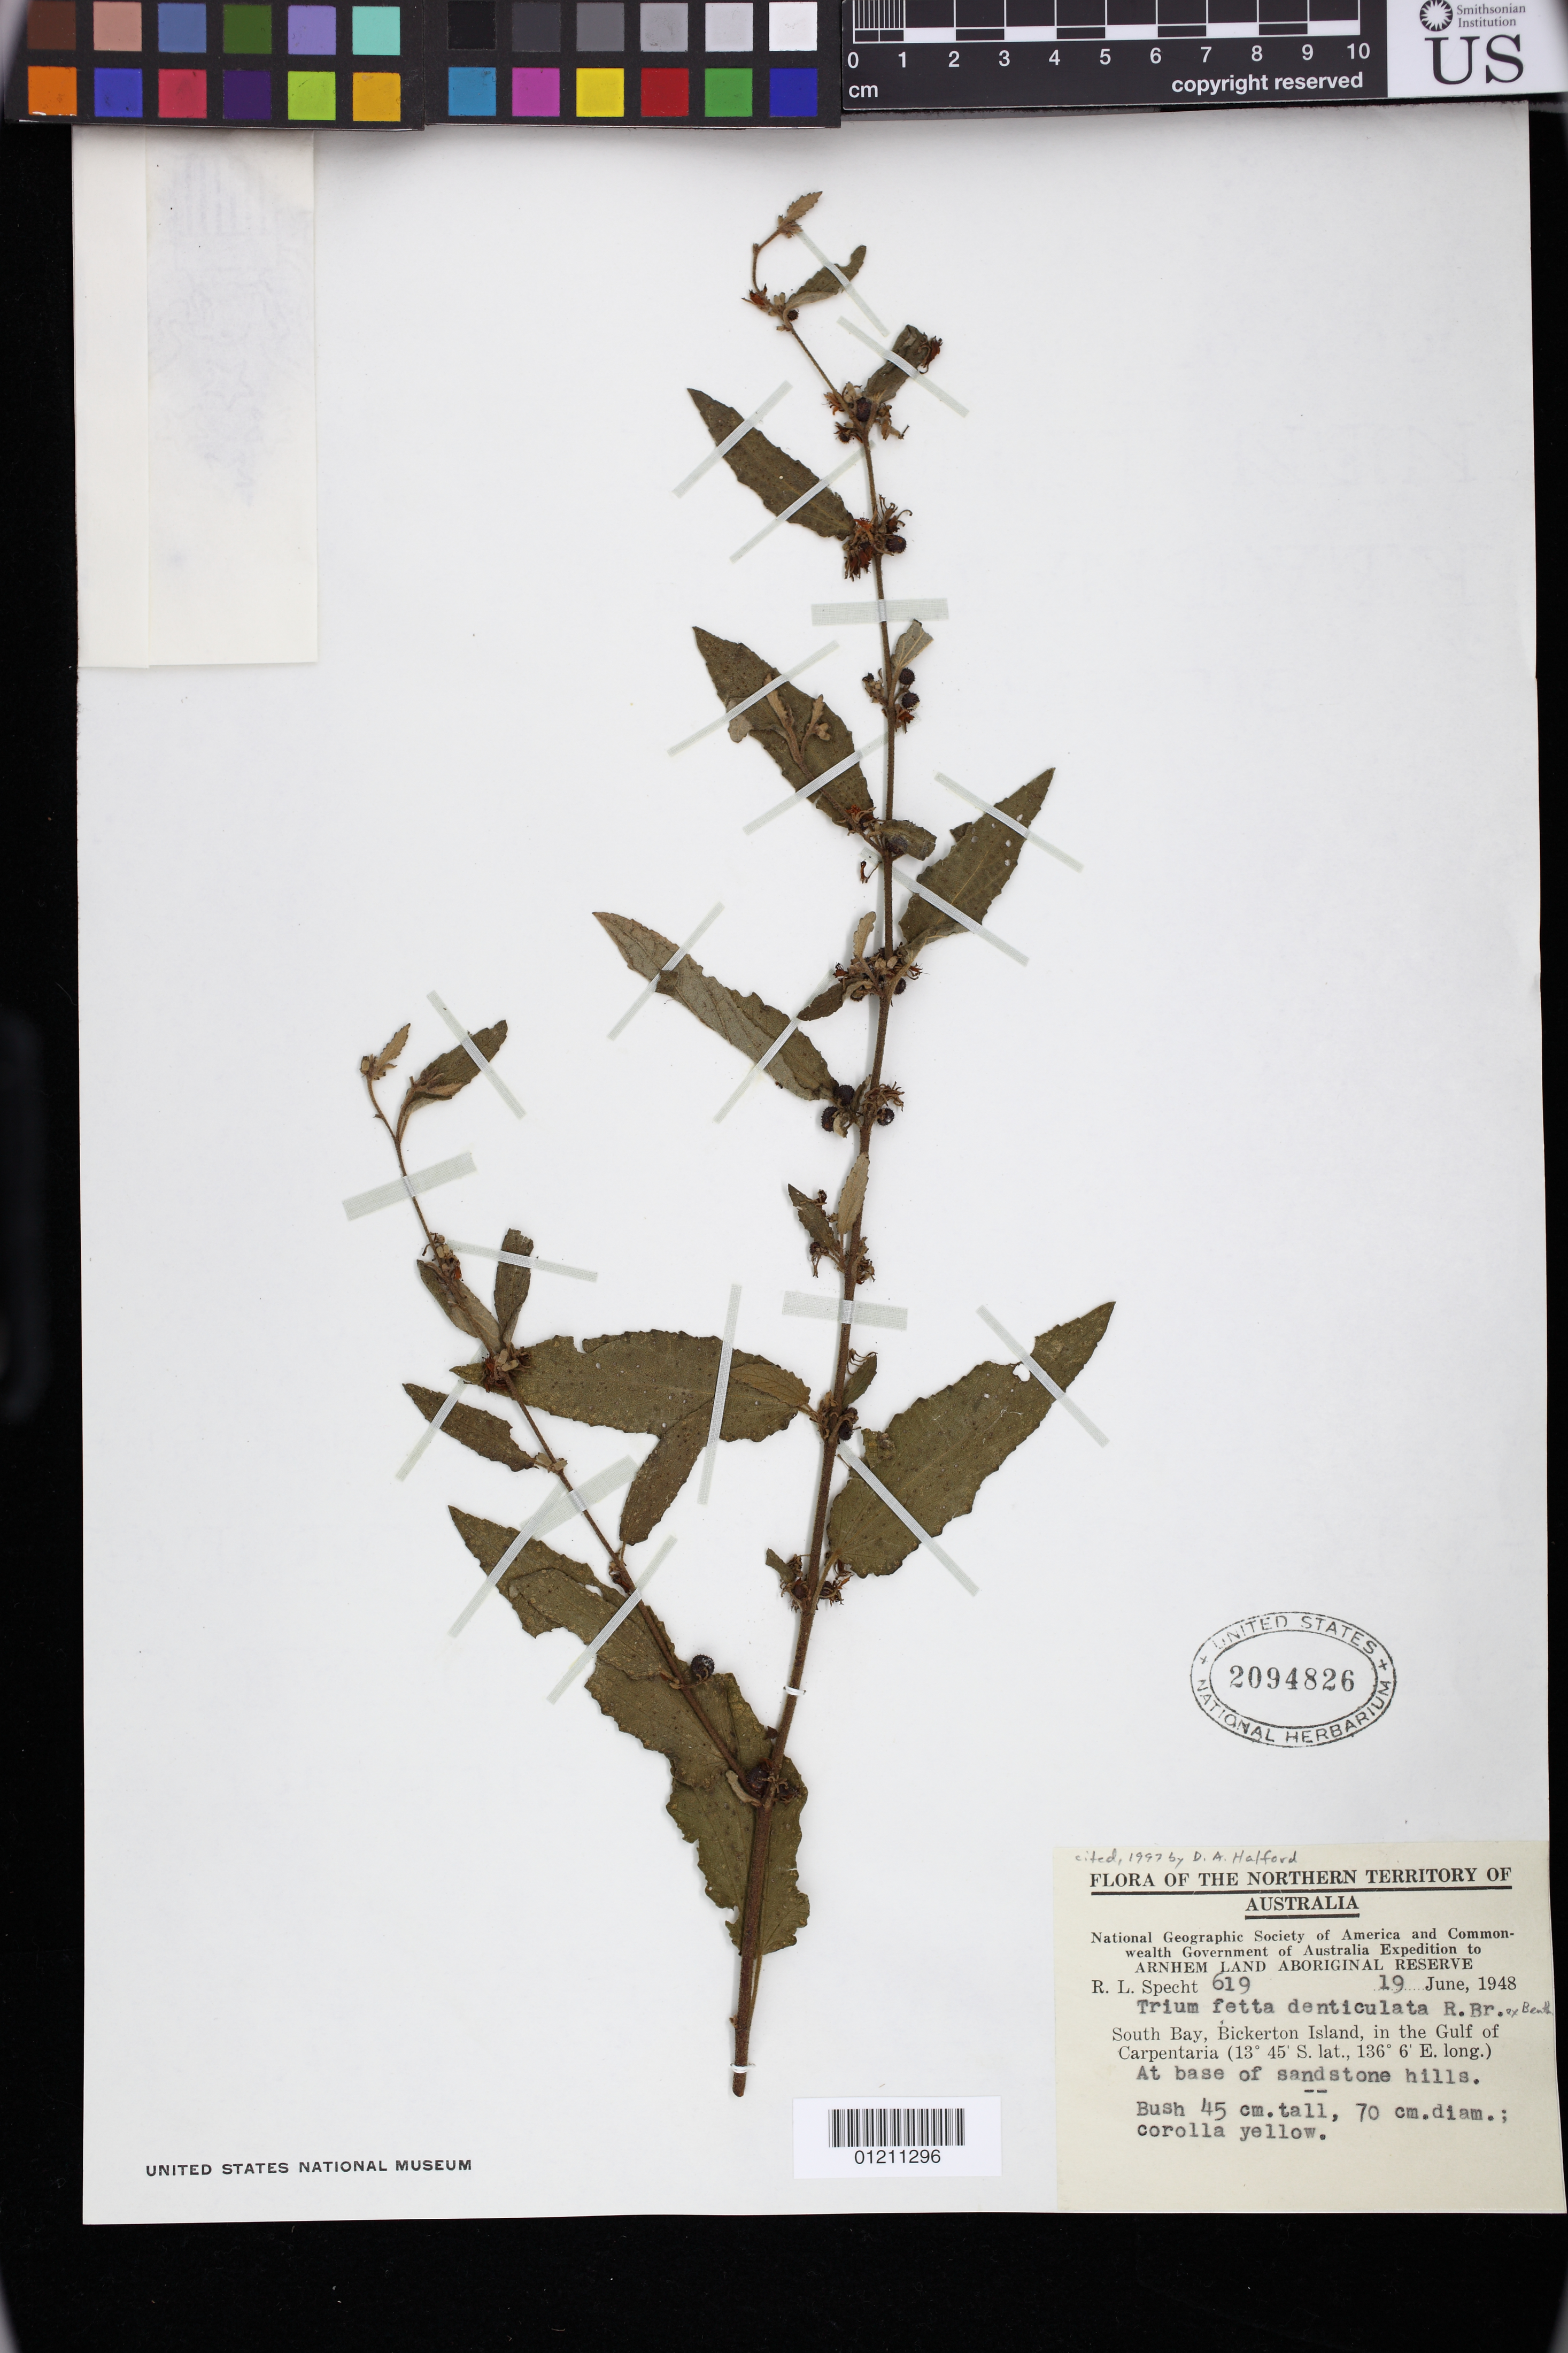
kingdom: Plantae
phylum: Tracheophyta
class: Magnoliopsida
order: Malvales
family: Malvaceae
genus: Triumfetta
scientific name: Triumfetta denticulata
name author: Benth.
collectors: R. L. Specht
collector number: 619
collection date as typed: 19 Jun 1948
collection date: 1948-06-19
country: Australia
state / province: Northern Territory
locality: Arnhem Land Aboriginal Reserve.. South Bay, Bickerton Island, in the Gulf of Carpentaria, at base of sandstone hills.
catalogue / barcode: US 2094826